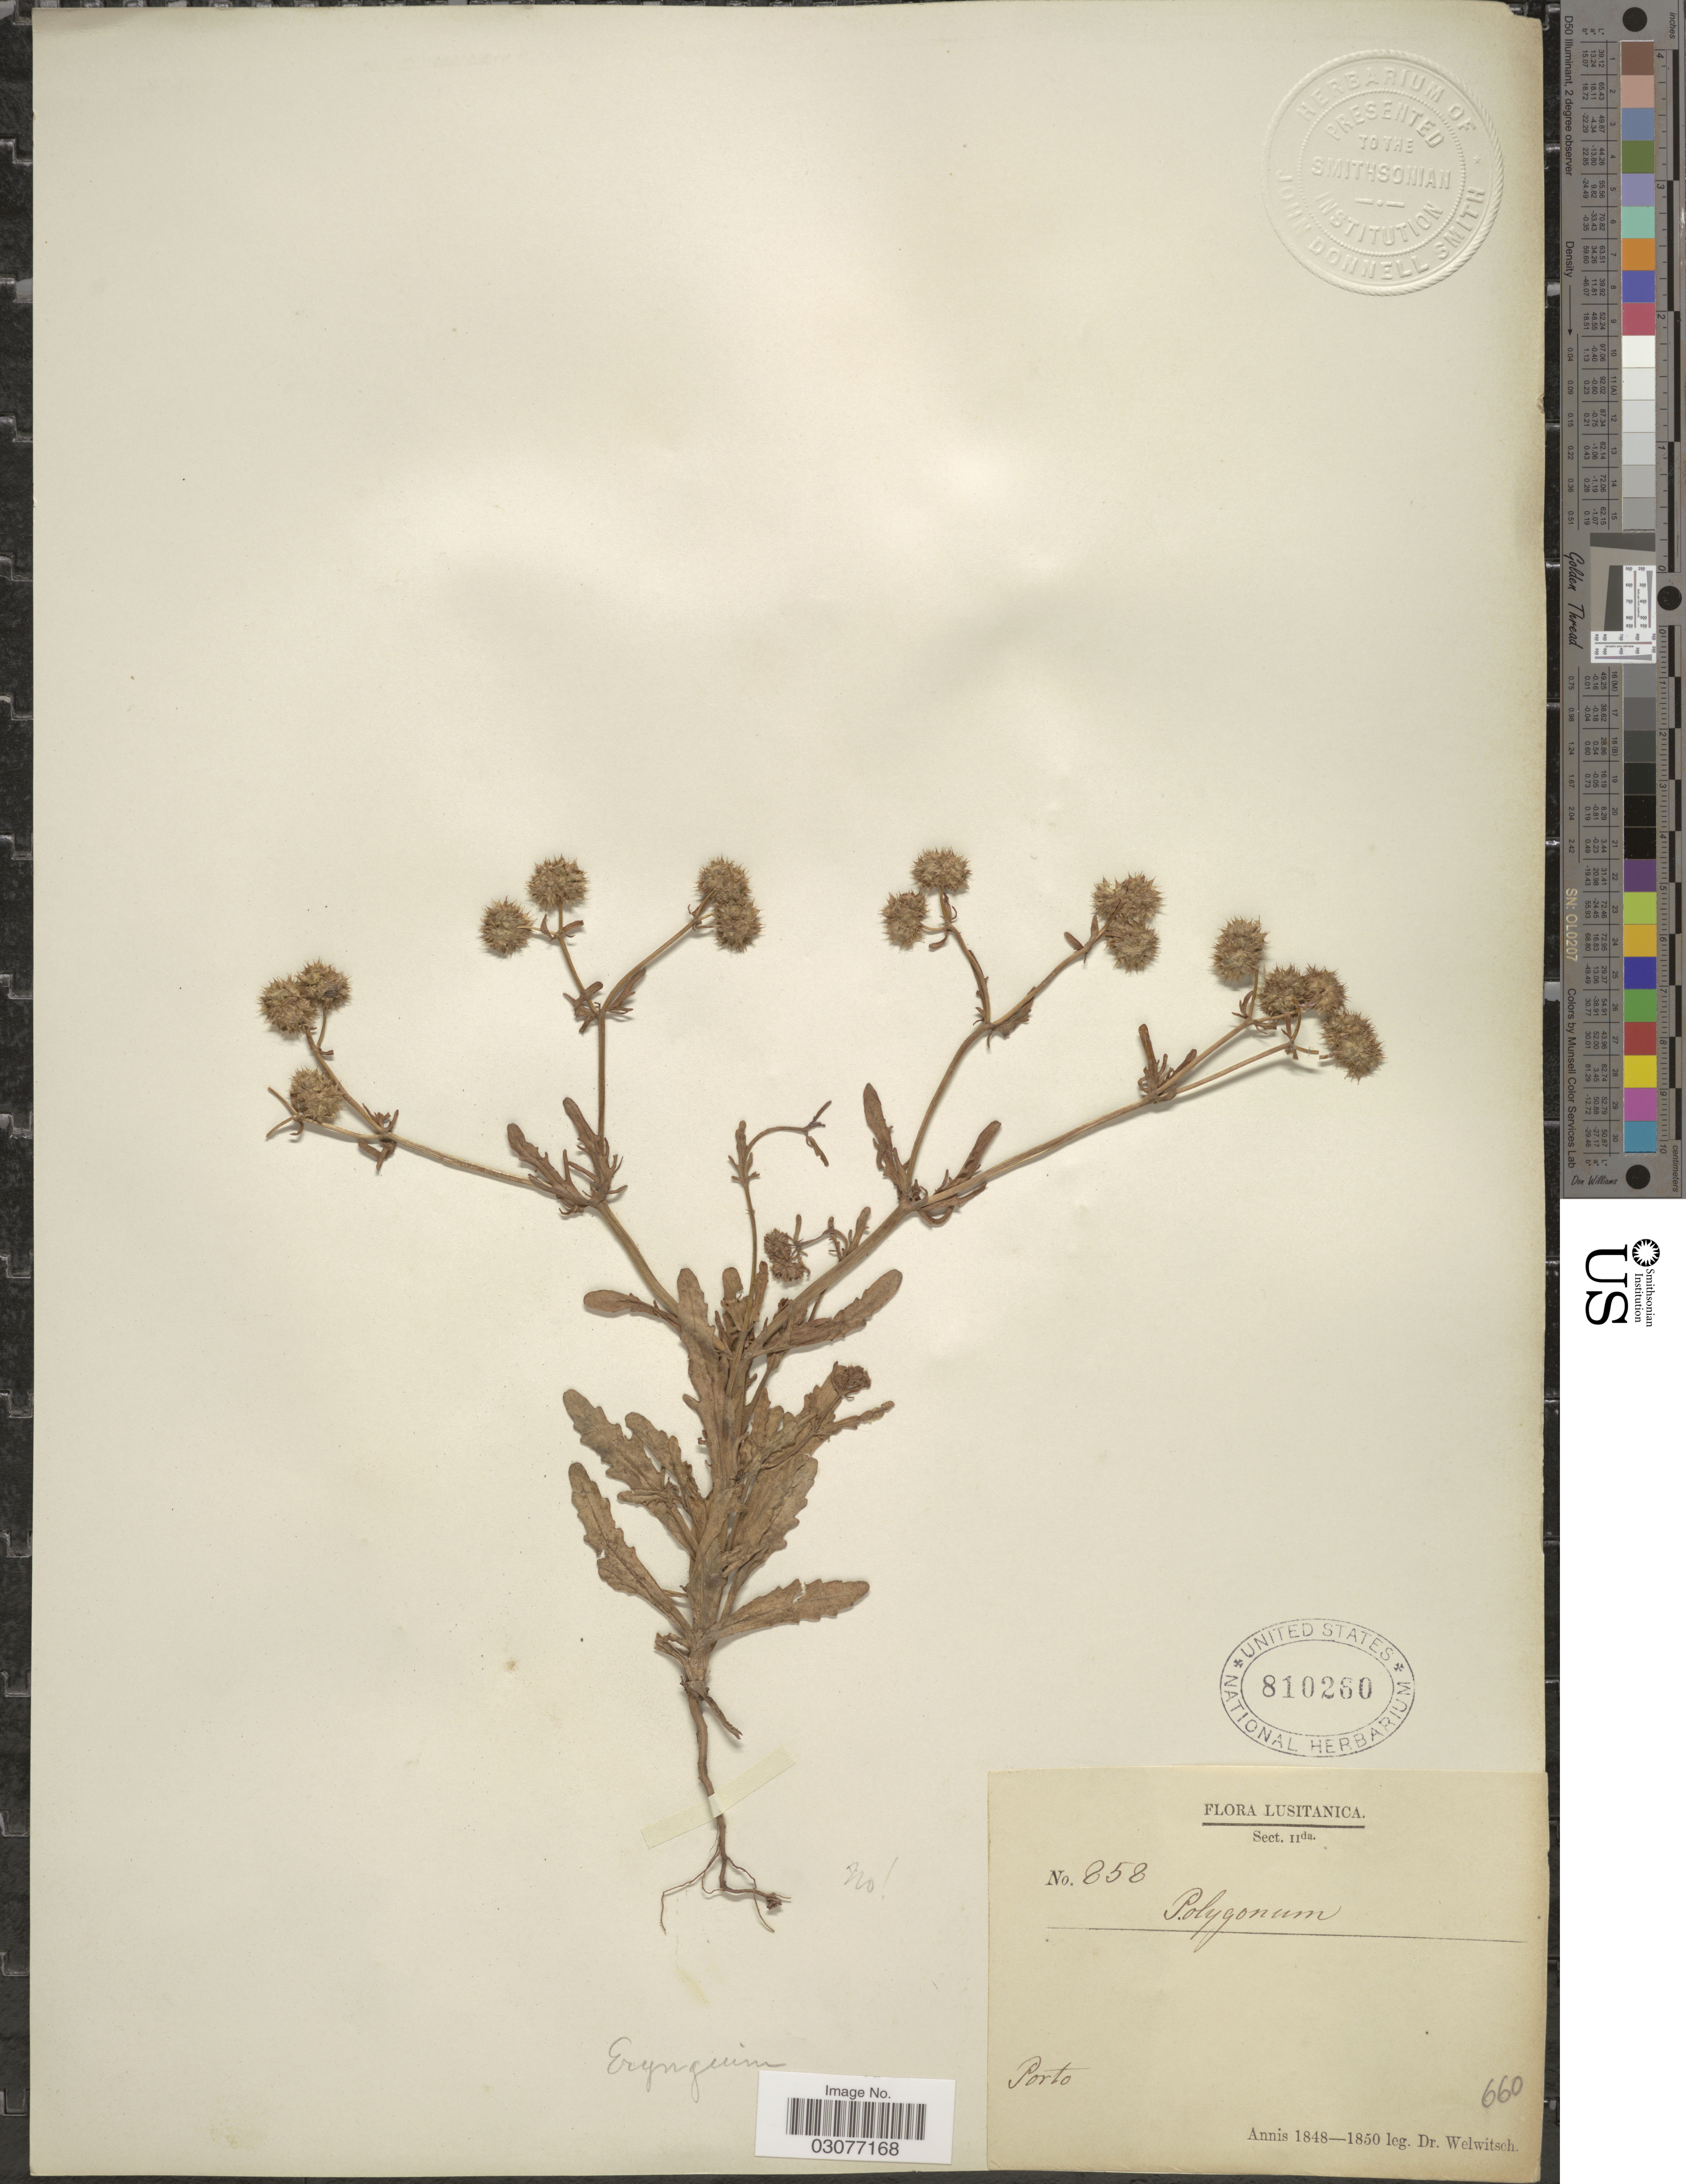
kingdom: Plantae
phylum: Tracheophyta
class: Magnoliopsida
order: Apiales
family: Apiaceae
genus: Eryngium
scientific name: Eryngium bourgatii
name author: Gouan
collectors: -. Welwitsch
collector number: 858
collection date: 1848/1850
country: Portugal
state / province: Porto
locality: Lusitanica.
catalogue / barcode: US 810260